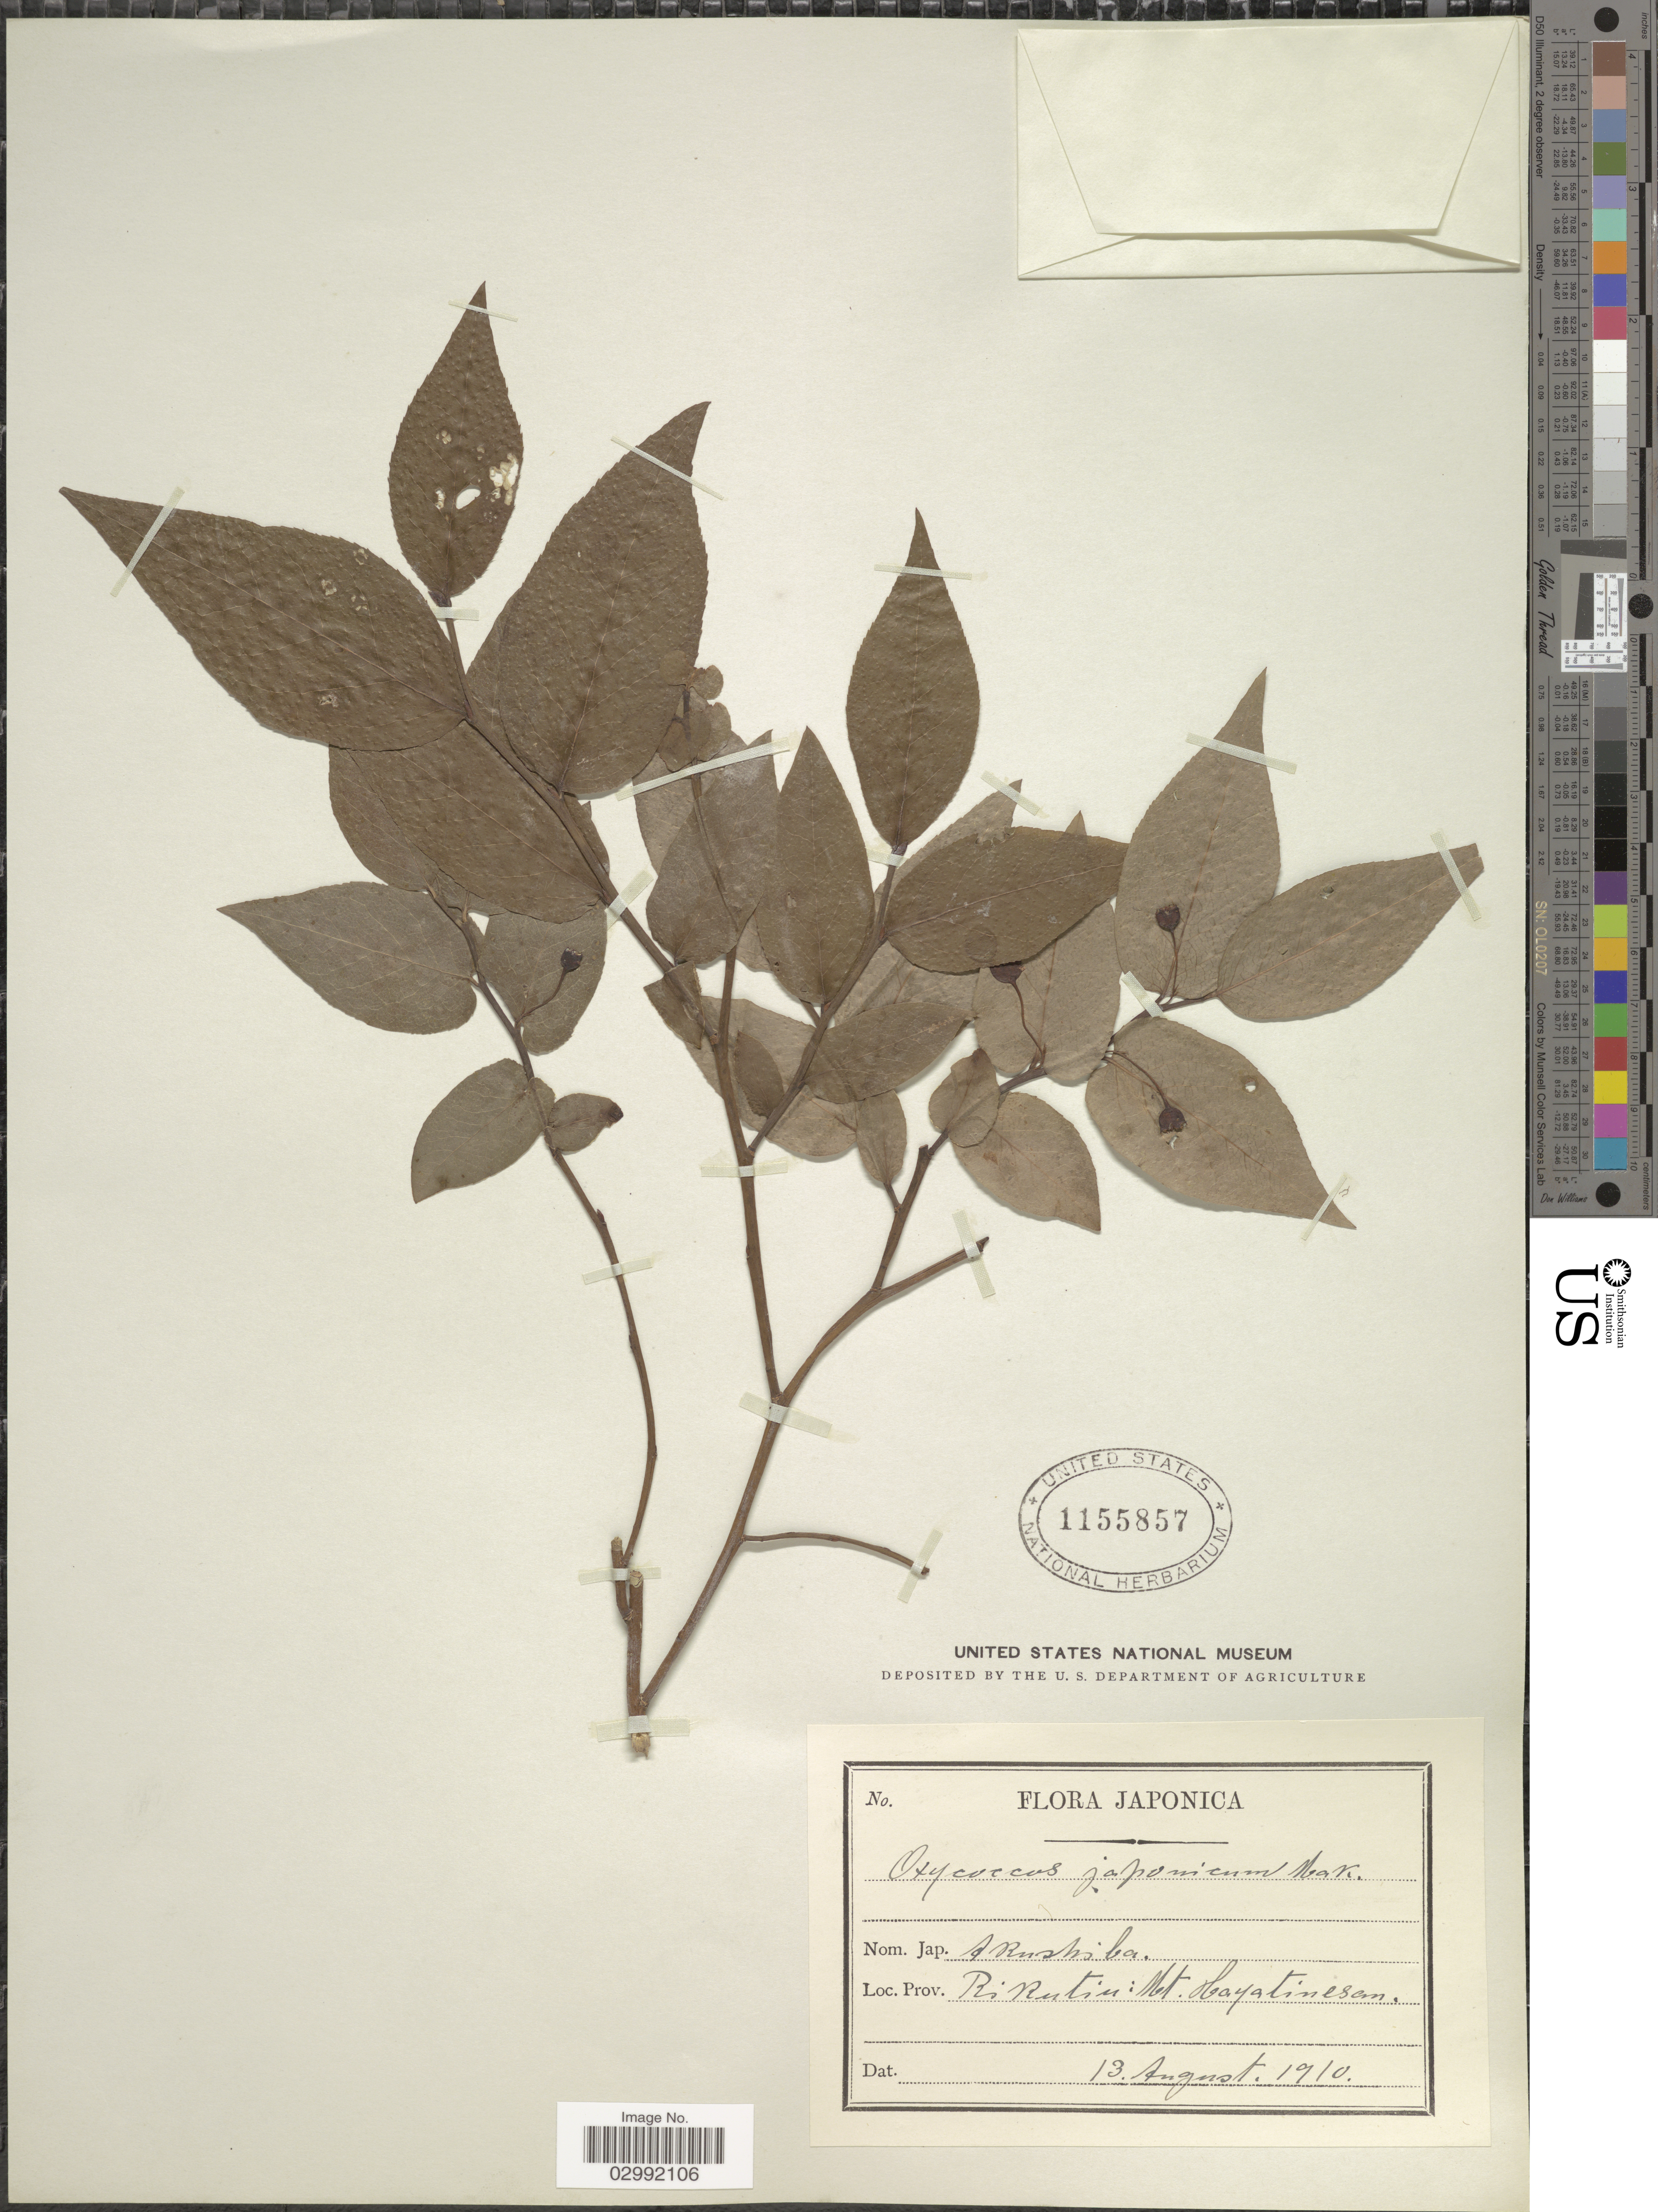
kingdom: Plantae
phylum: Tracheophyta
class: Magnoliopsida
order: Ericales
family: Ericaceae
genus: Vaccinium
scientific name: Vaccinium japonicum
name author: Miq.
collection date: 1910-08-13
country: Japan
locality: Japonica. Rikutiu: Mt. Hayatinesan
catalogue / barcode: US 1155857